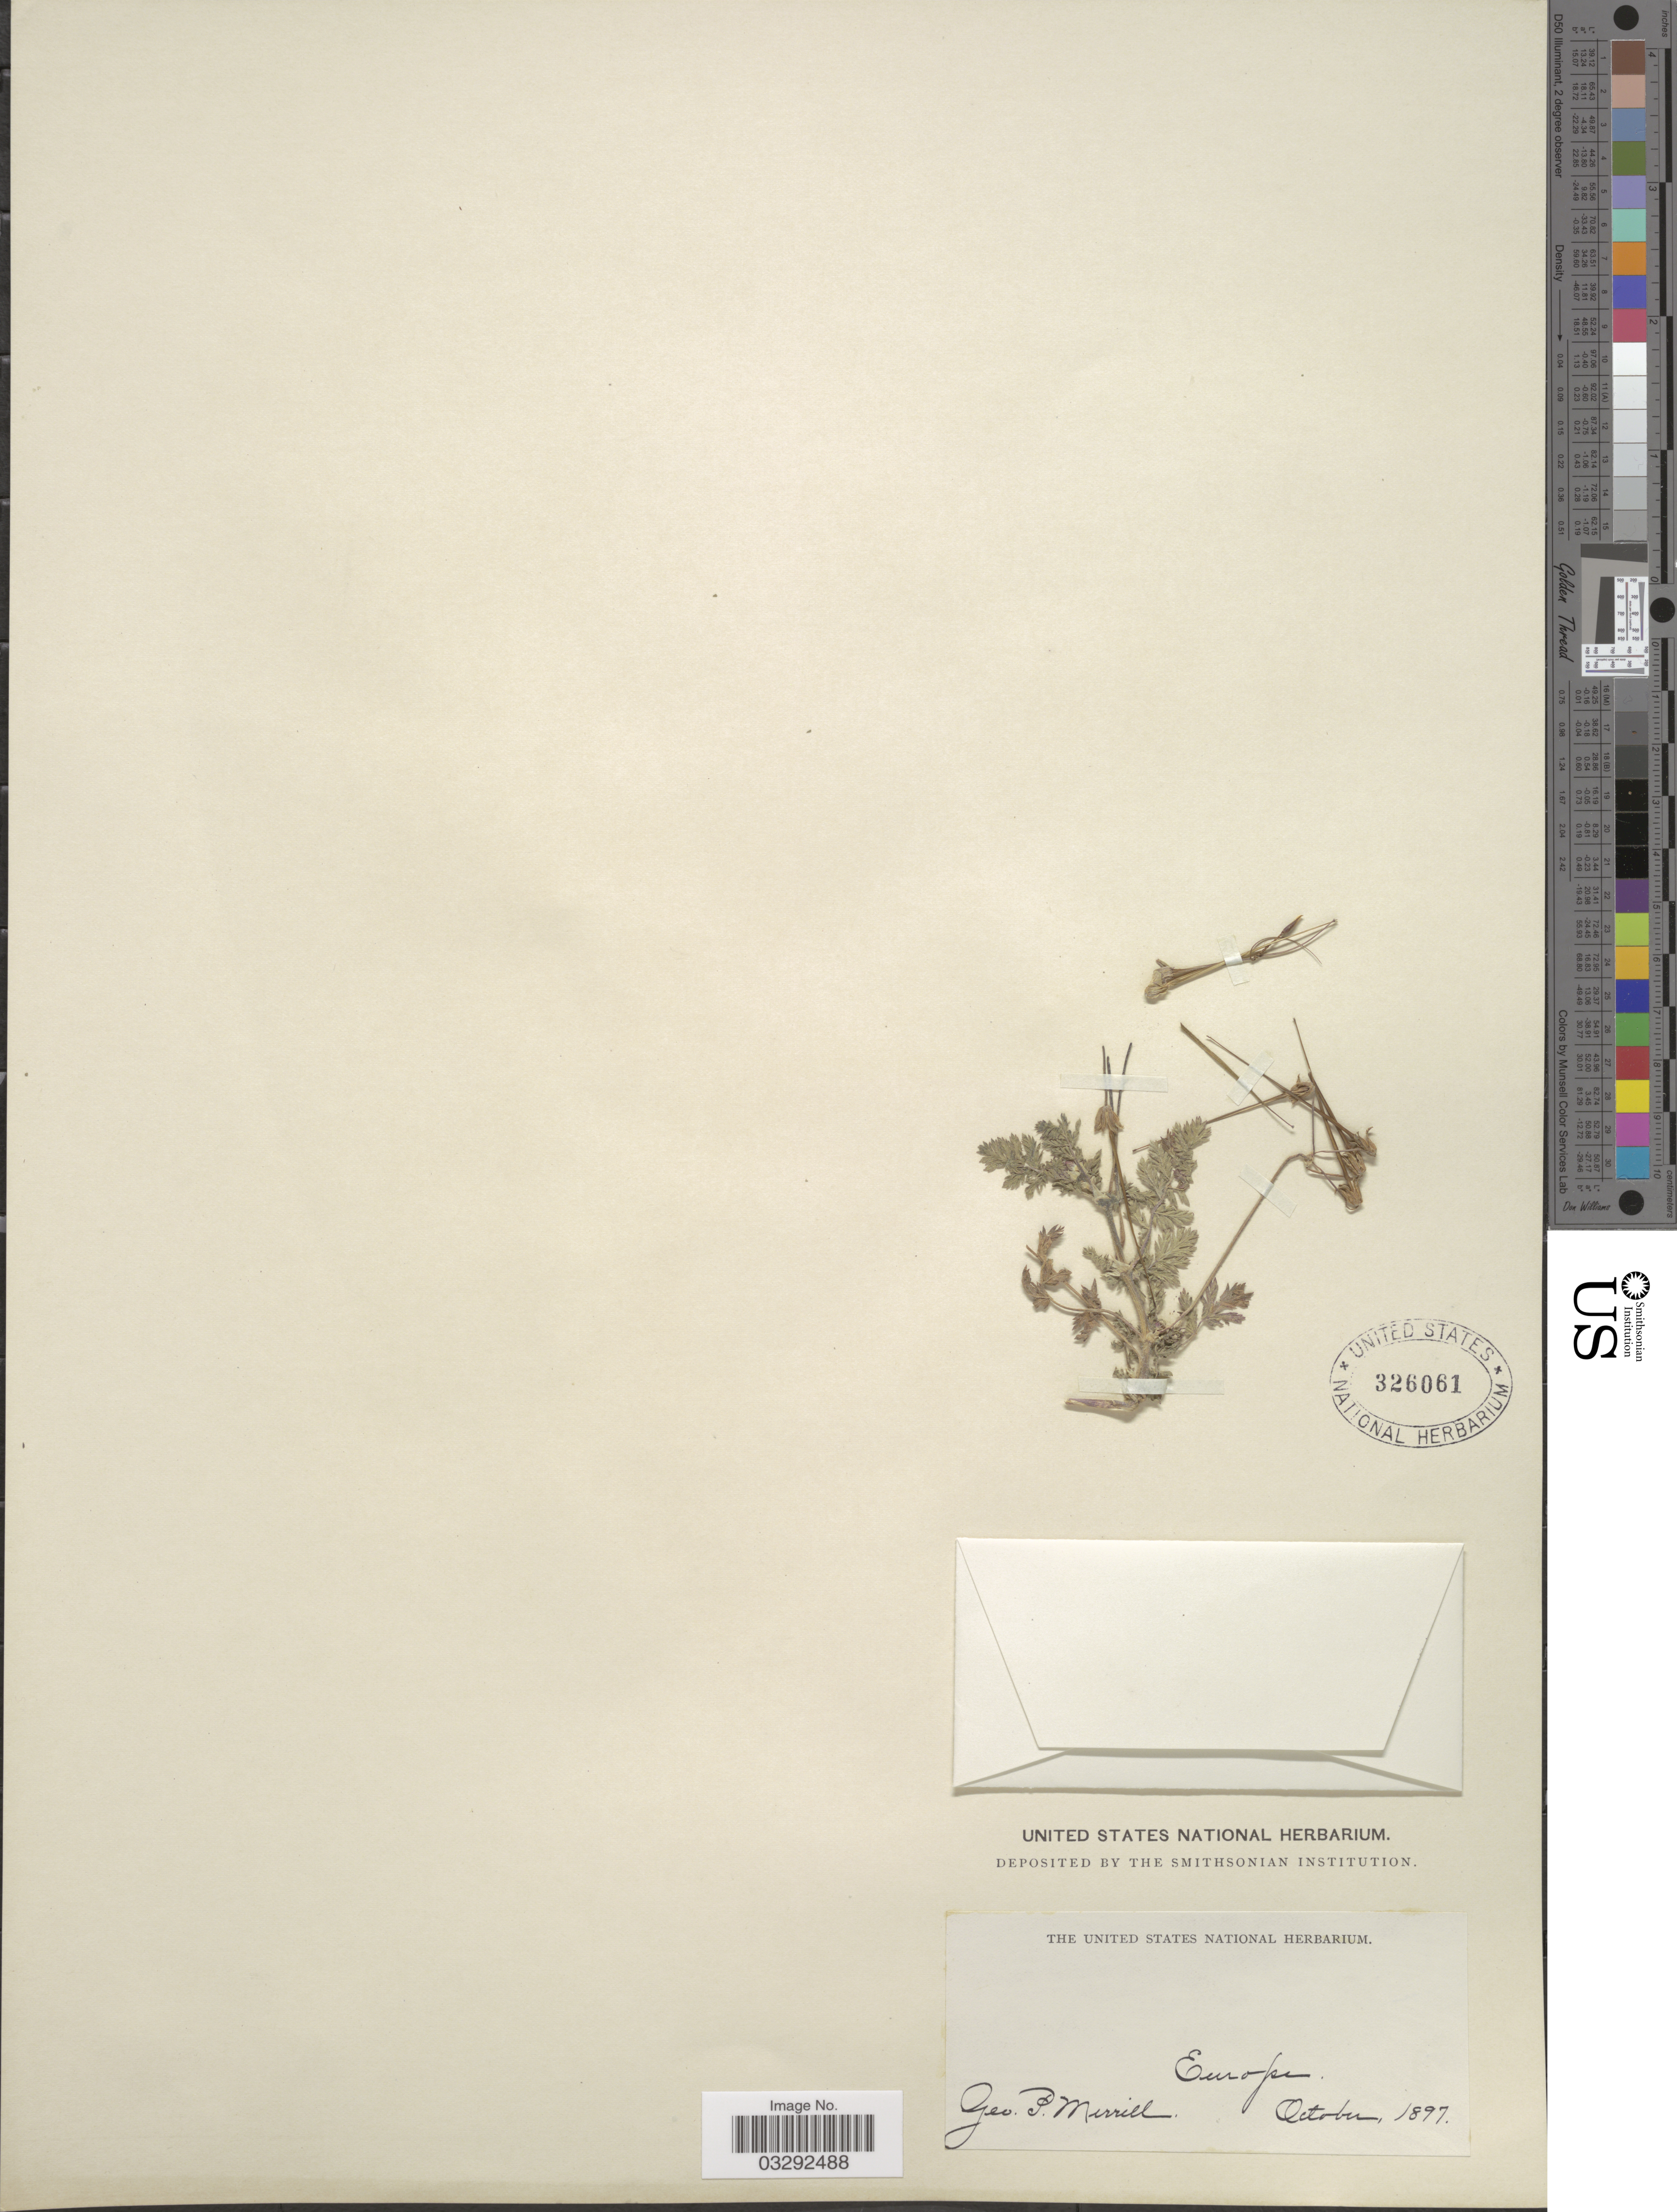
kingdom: Plantae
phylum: Tracheophyta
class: Magnoliopsida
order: Geraniales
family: Geraniaceae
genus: Erodium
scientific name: Erodium sp.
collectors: G. P. Merrill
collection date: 1897-10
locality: Europe.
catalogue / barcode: US 326061